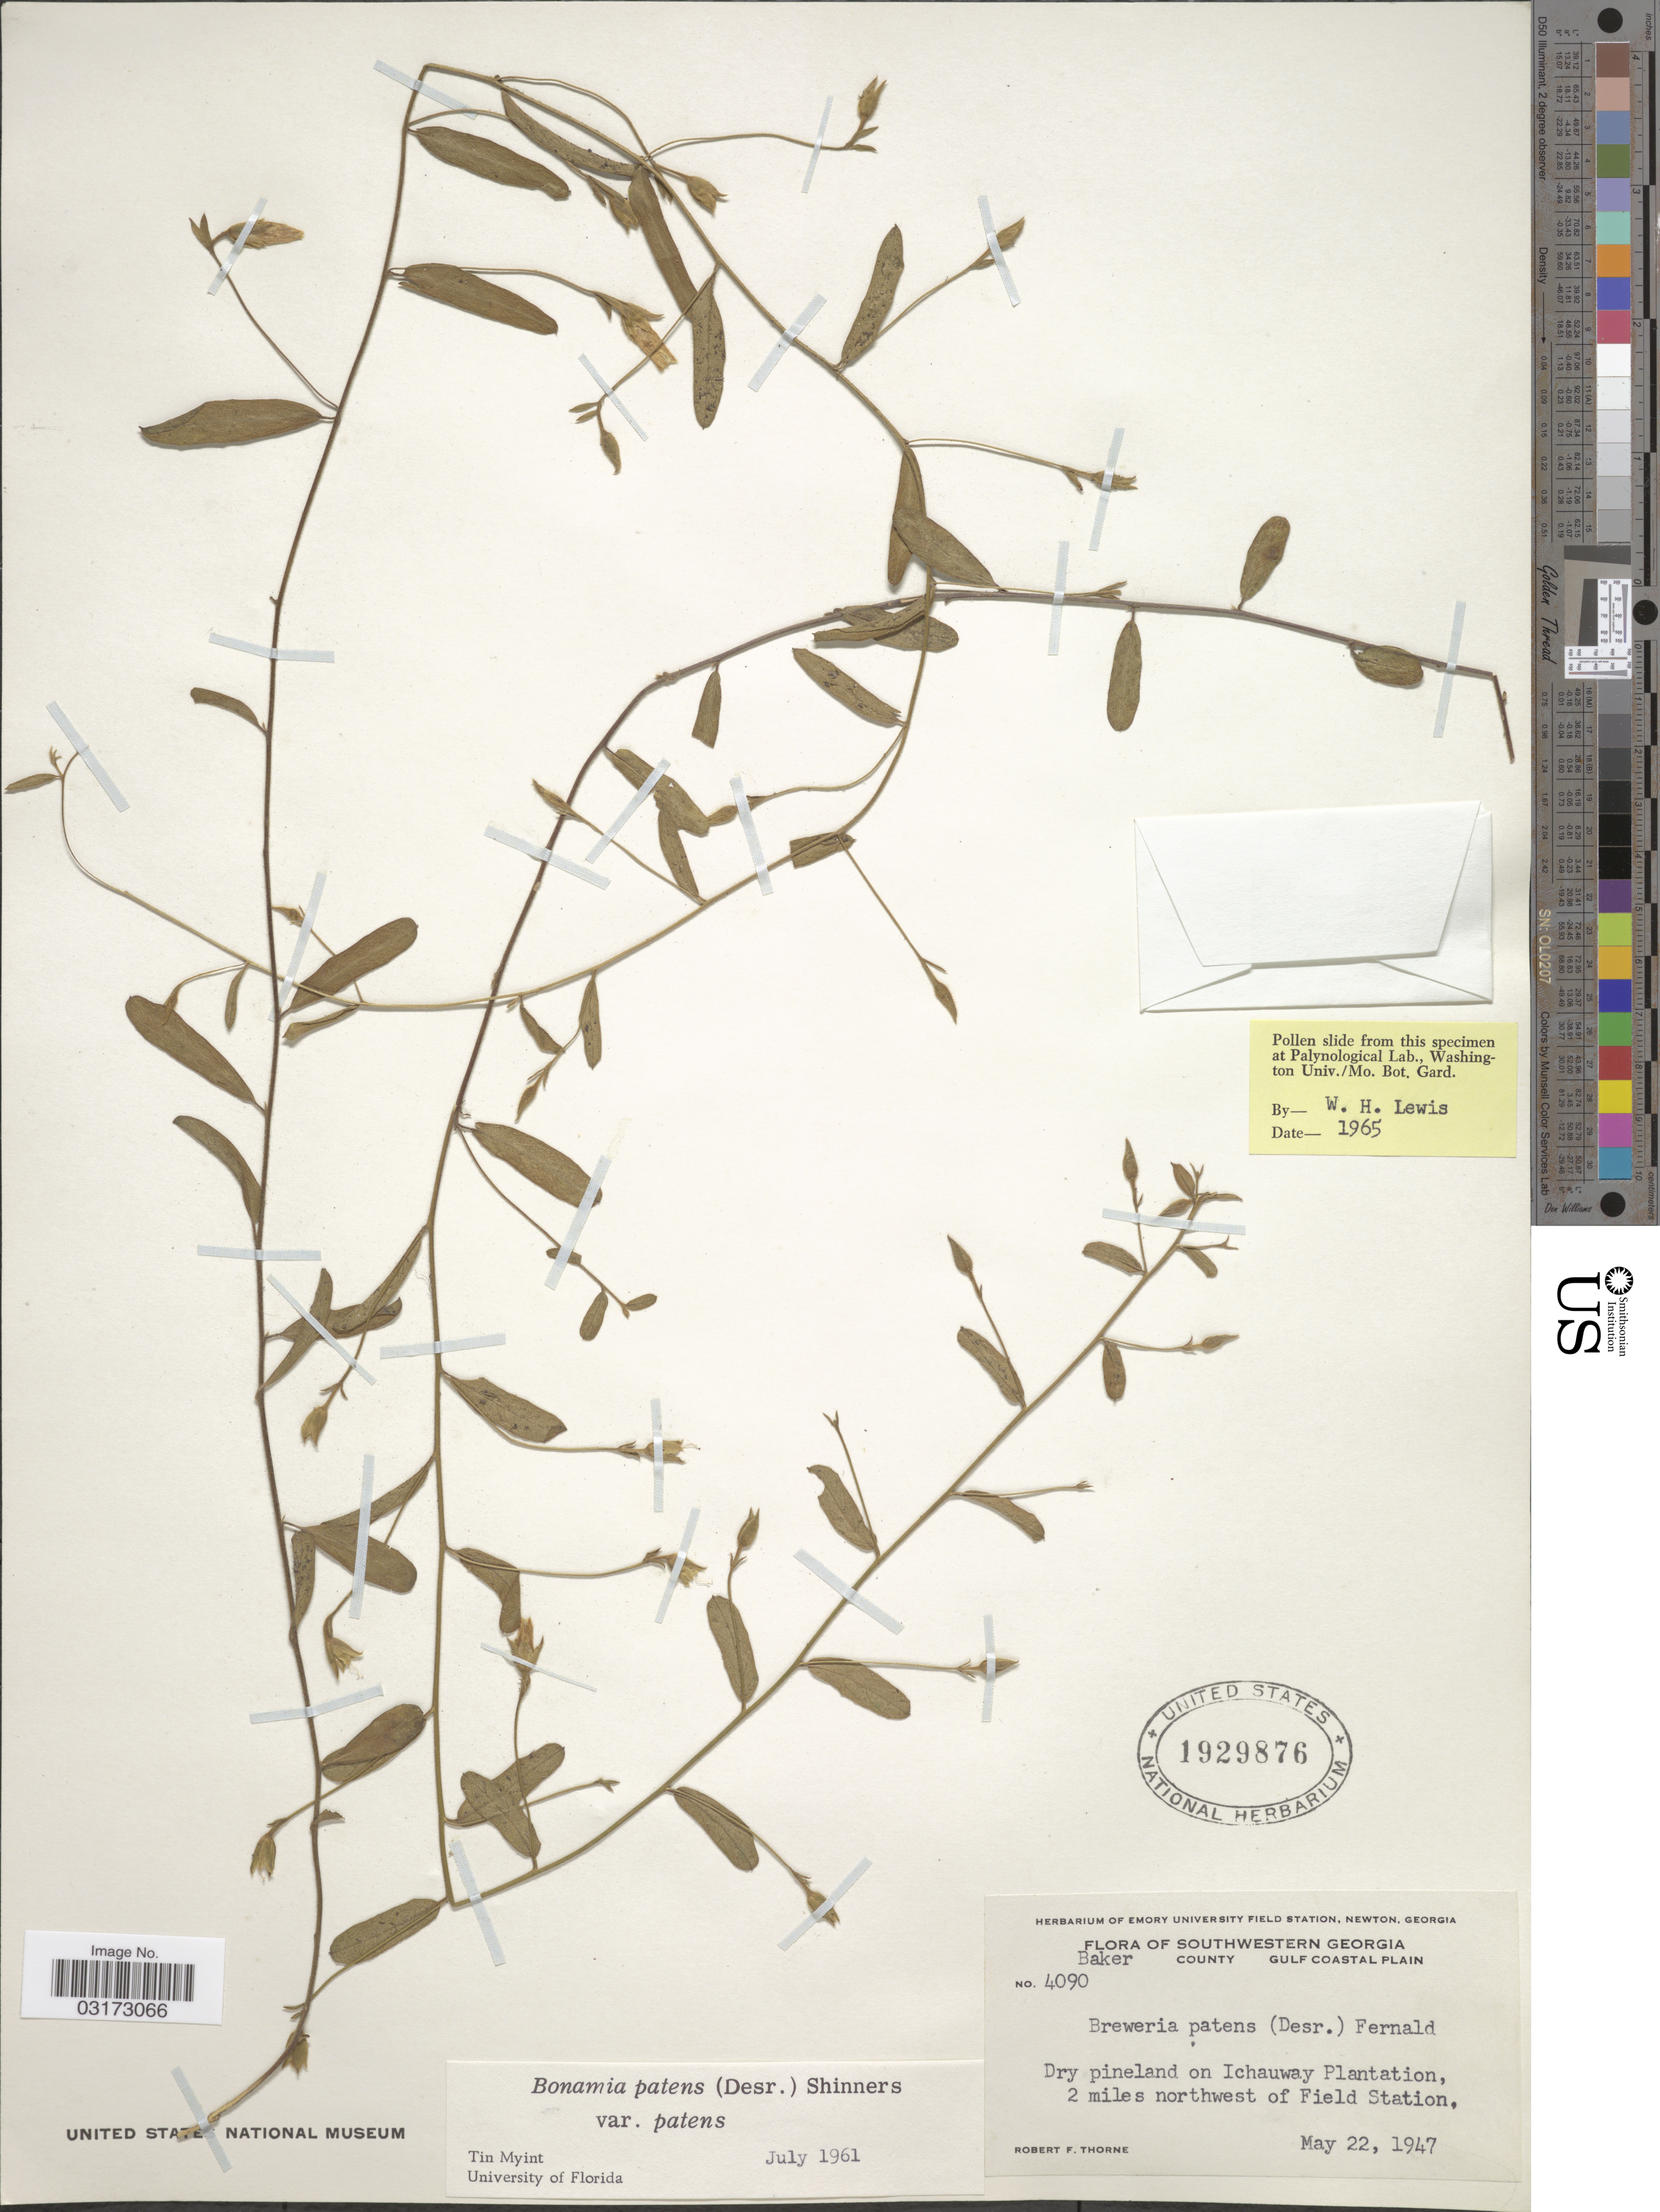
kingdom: Plantae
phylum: Tracheophyta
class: Magnoliopsida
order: Solanales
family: Convolvulaceae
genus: Stylisma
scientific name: Stylisma patens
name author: (Desr.) Myint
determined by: Strong, Mark T., (BOT), Smithsonian Institution - National Museum of Natural History (UNITED STATES)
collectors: R. F. Thorne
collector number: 4090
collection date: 1947-05-22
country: United States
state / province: Georgia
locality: Southwestern Georgia. Baker County. Gulf Coastal Plain. On Ichauway Plantation, 2 miles northwest of Field Station.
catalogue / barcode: US 1929876